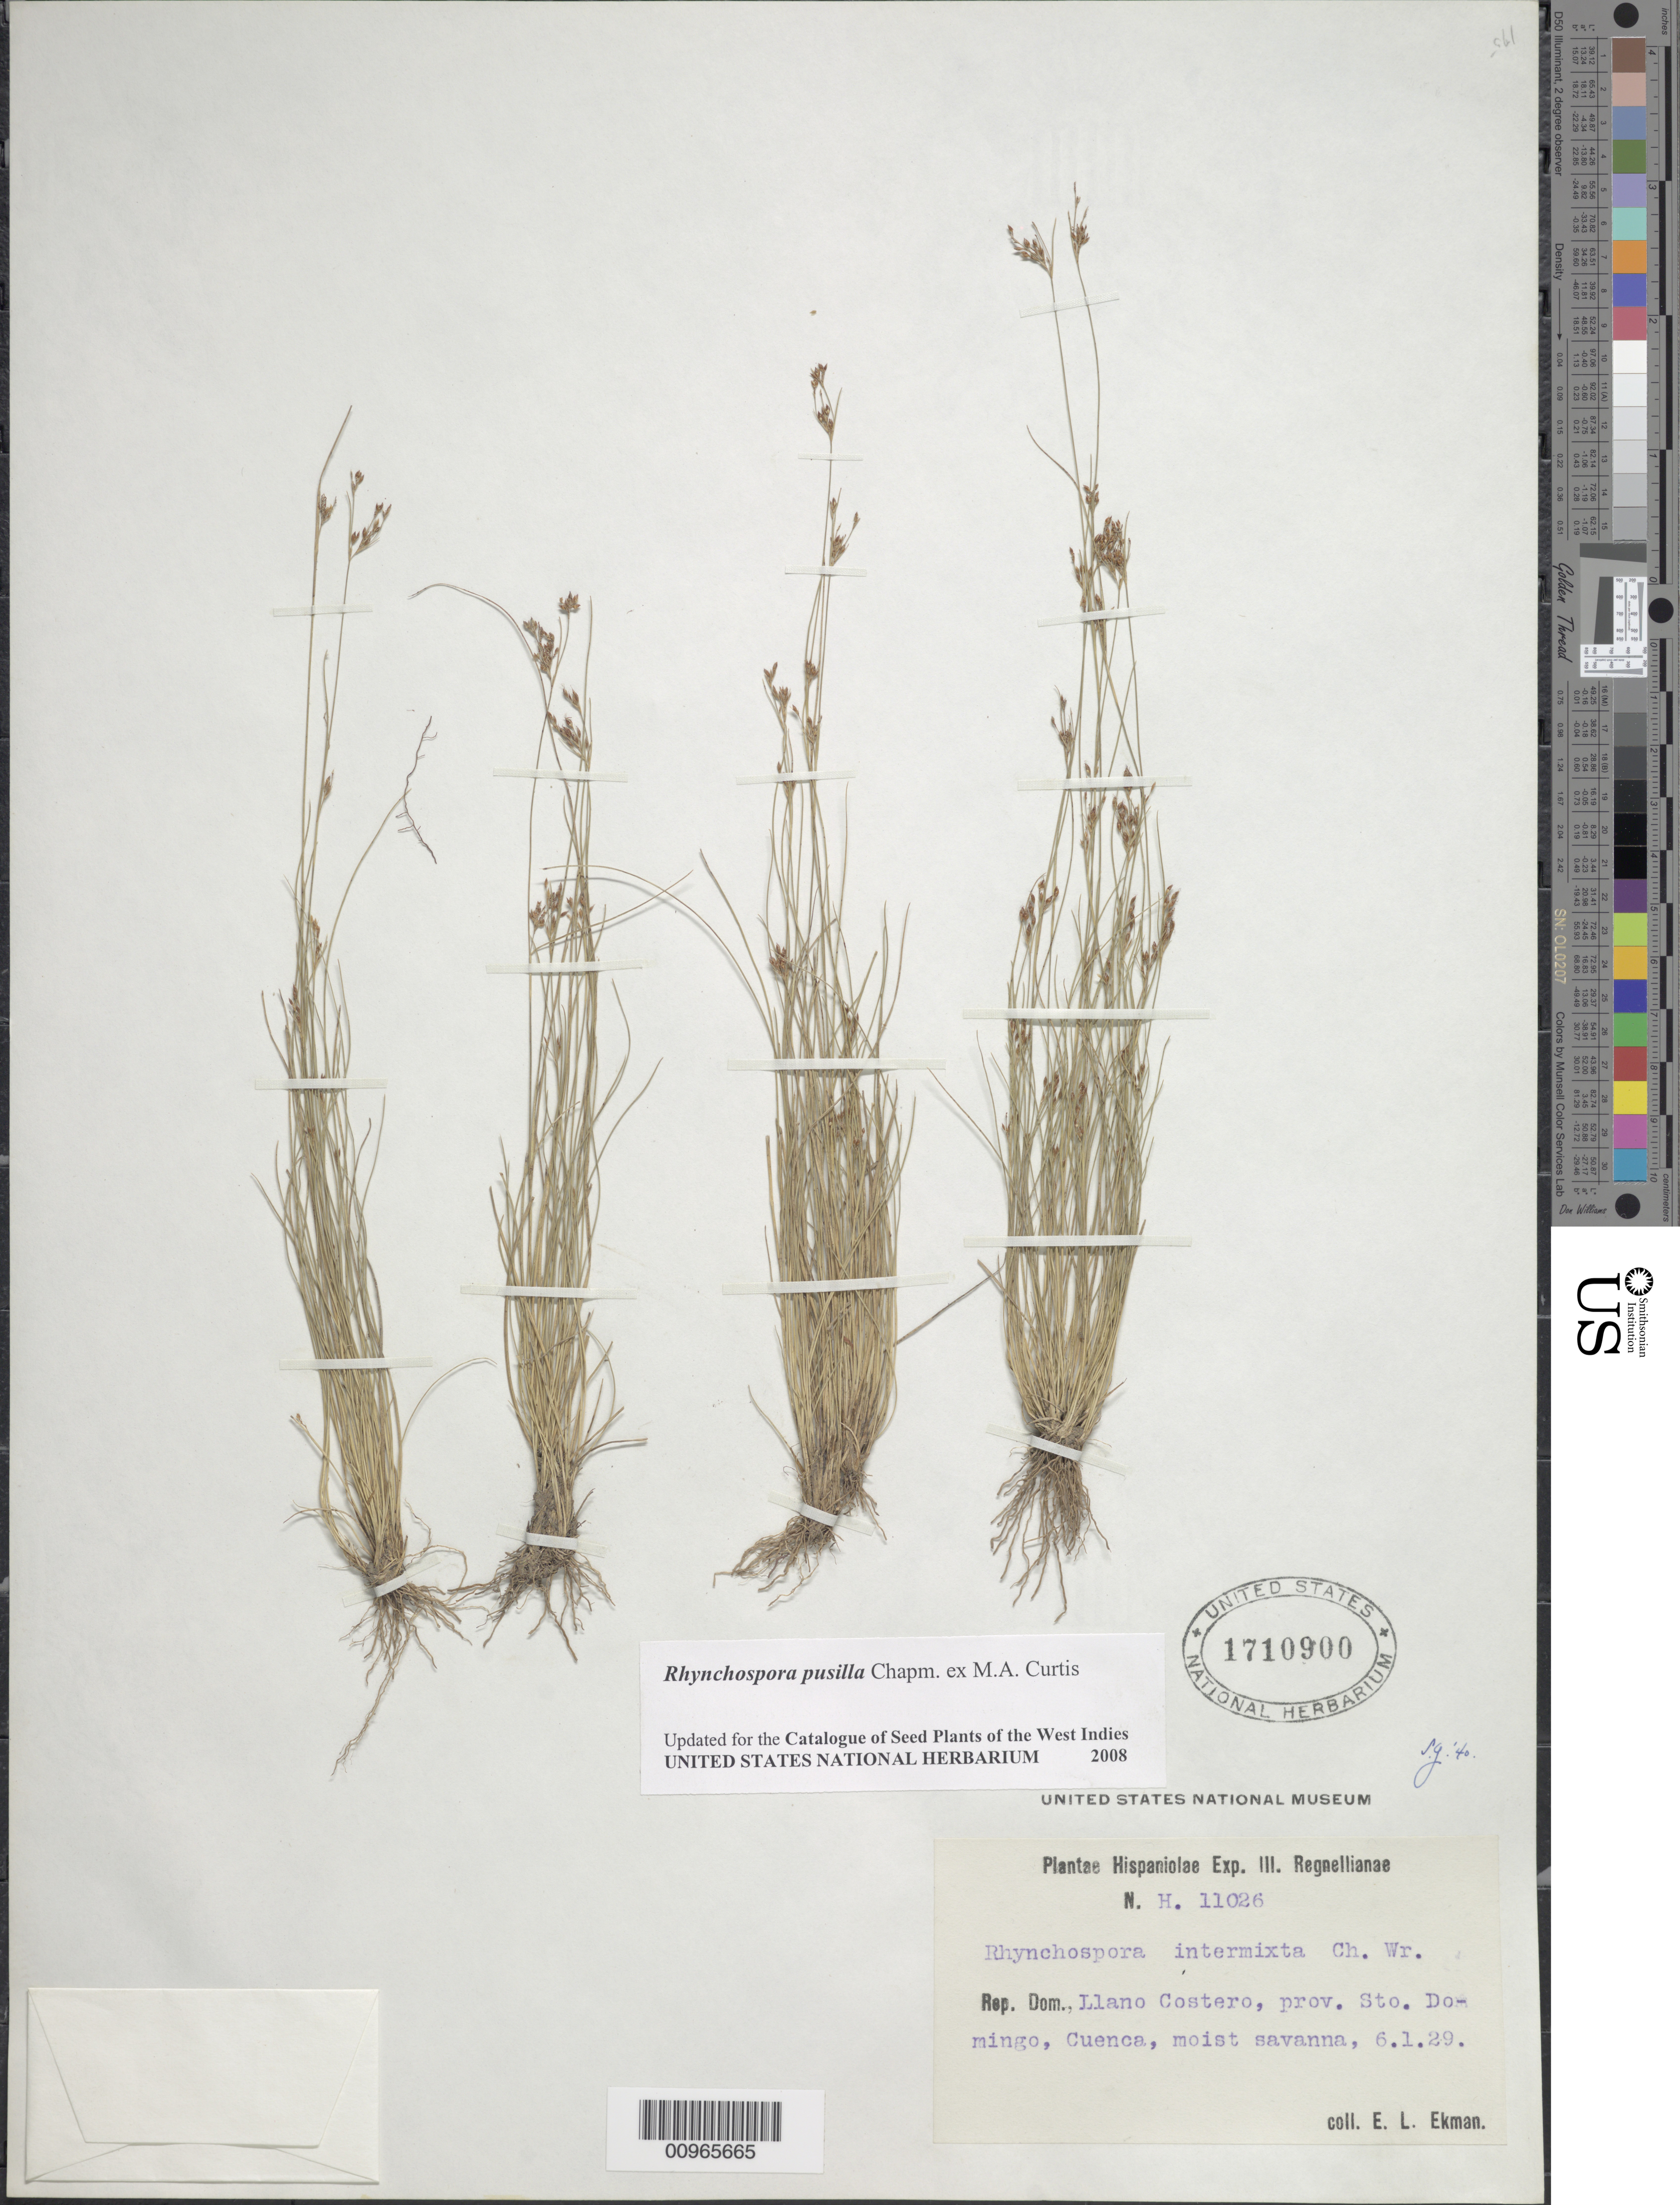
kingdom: Plantae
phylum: Tracheophyta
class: Liliopsida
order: Poales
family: Cyperaceae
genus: Rhynchospora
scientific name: Rhynchospora intermixta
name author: C. Wright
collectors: E. L. Ekman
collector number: H 11026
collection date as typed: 06 Jan 1929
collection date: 1929-01-06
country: Dominican Republic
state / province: Santo Domingo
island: Hispaniola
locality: Llano Costero, Cuenca, savanna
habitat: Moist savanna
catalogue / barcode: US 1710900